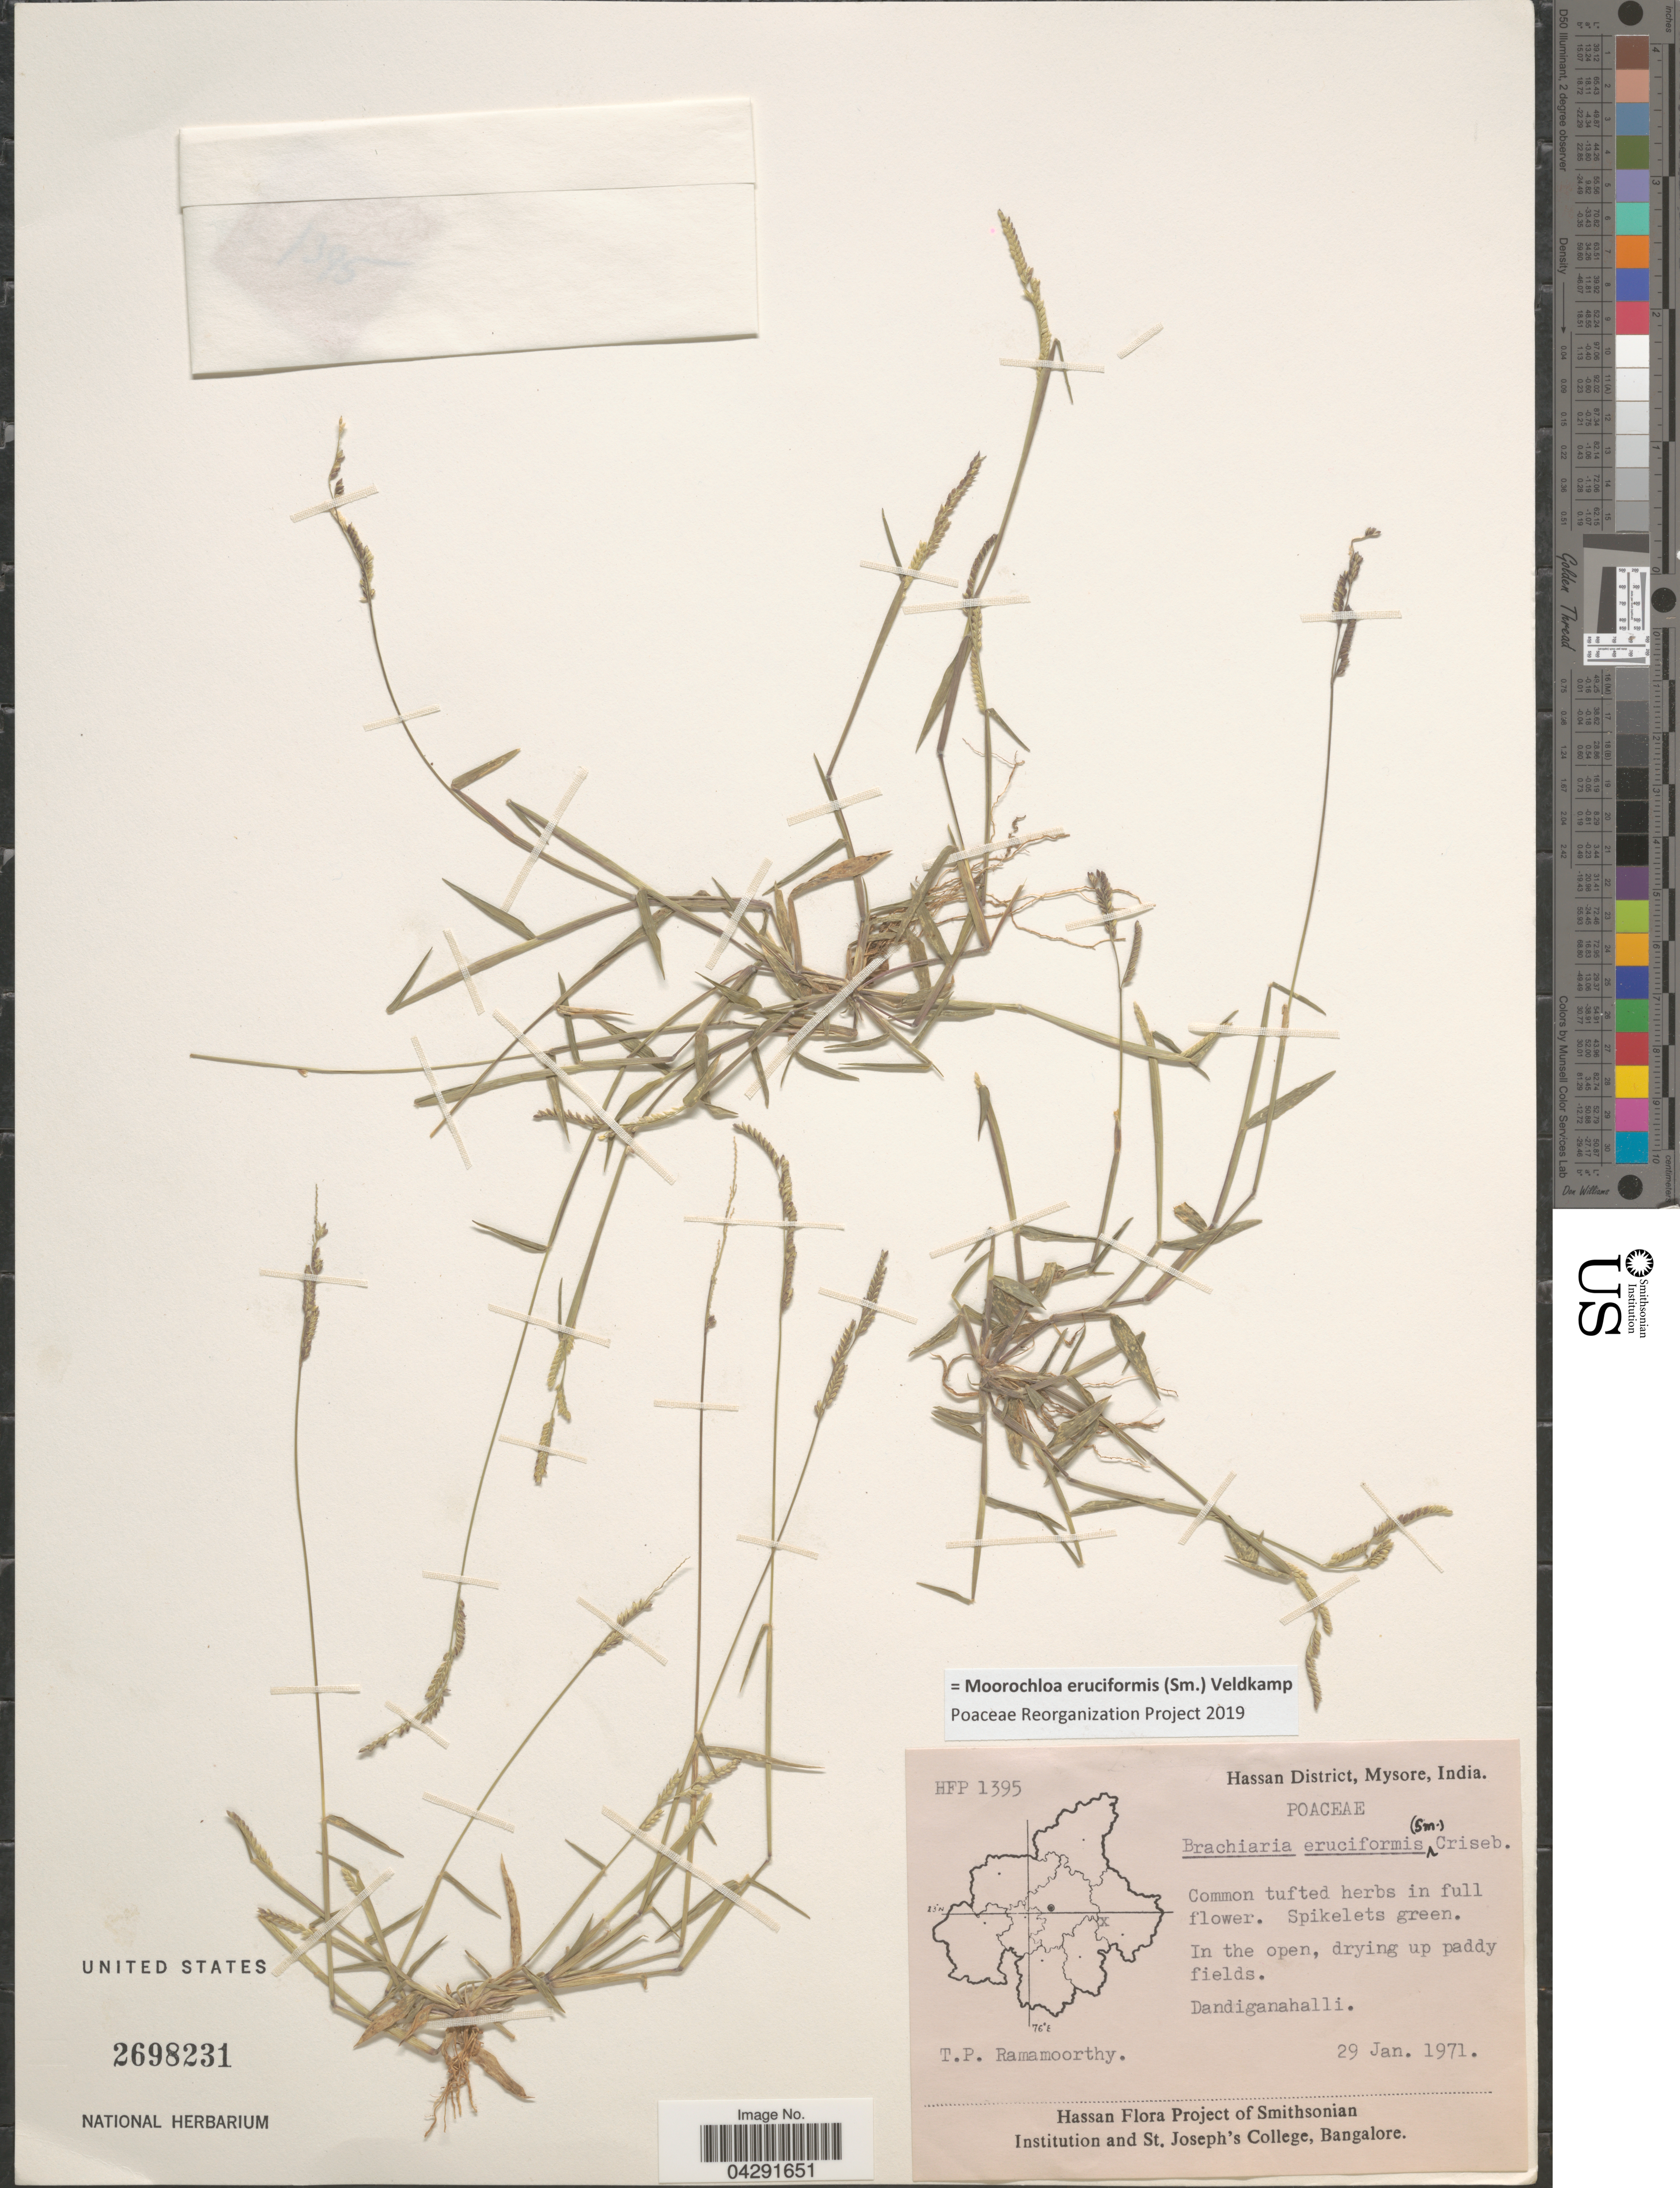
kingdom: Plantae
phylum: Tracheophyta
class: Liliopsida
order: Poales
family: Poaceae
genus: Moorochloa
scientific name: Moorochloa eruciformis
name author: (Sm.) Veldkamp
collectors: T. P. Ramamoorthy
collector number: HFP1395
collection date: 1971-01-29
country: India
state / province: Karnataka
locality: Hassan District, Mysore. In the open, drying up paddy fields. Dandiganahalli.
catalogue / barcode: US 2698231